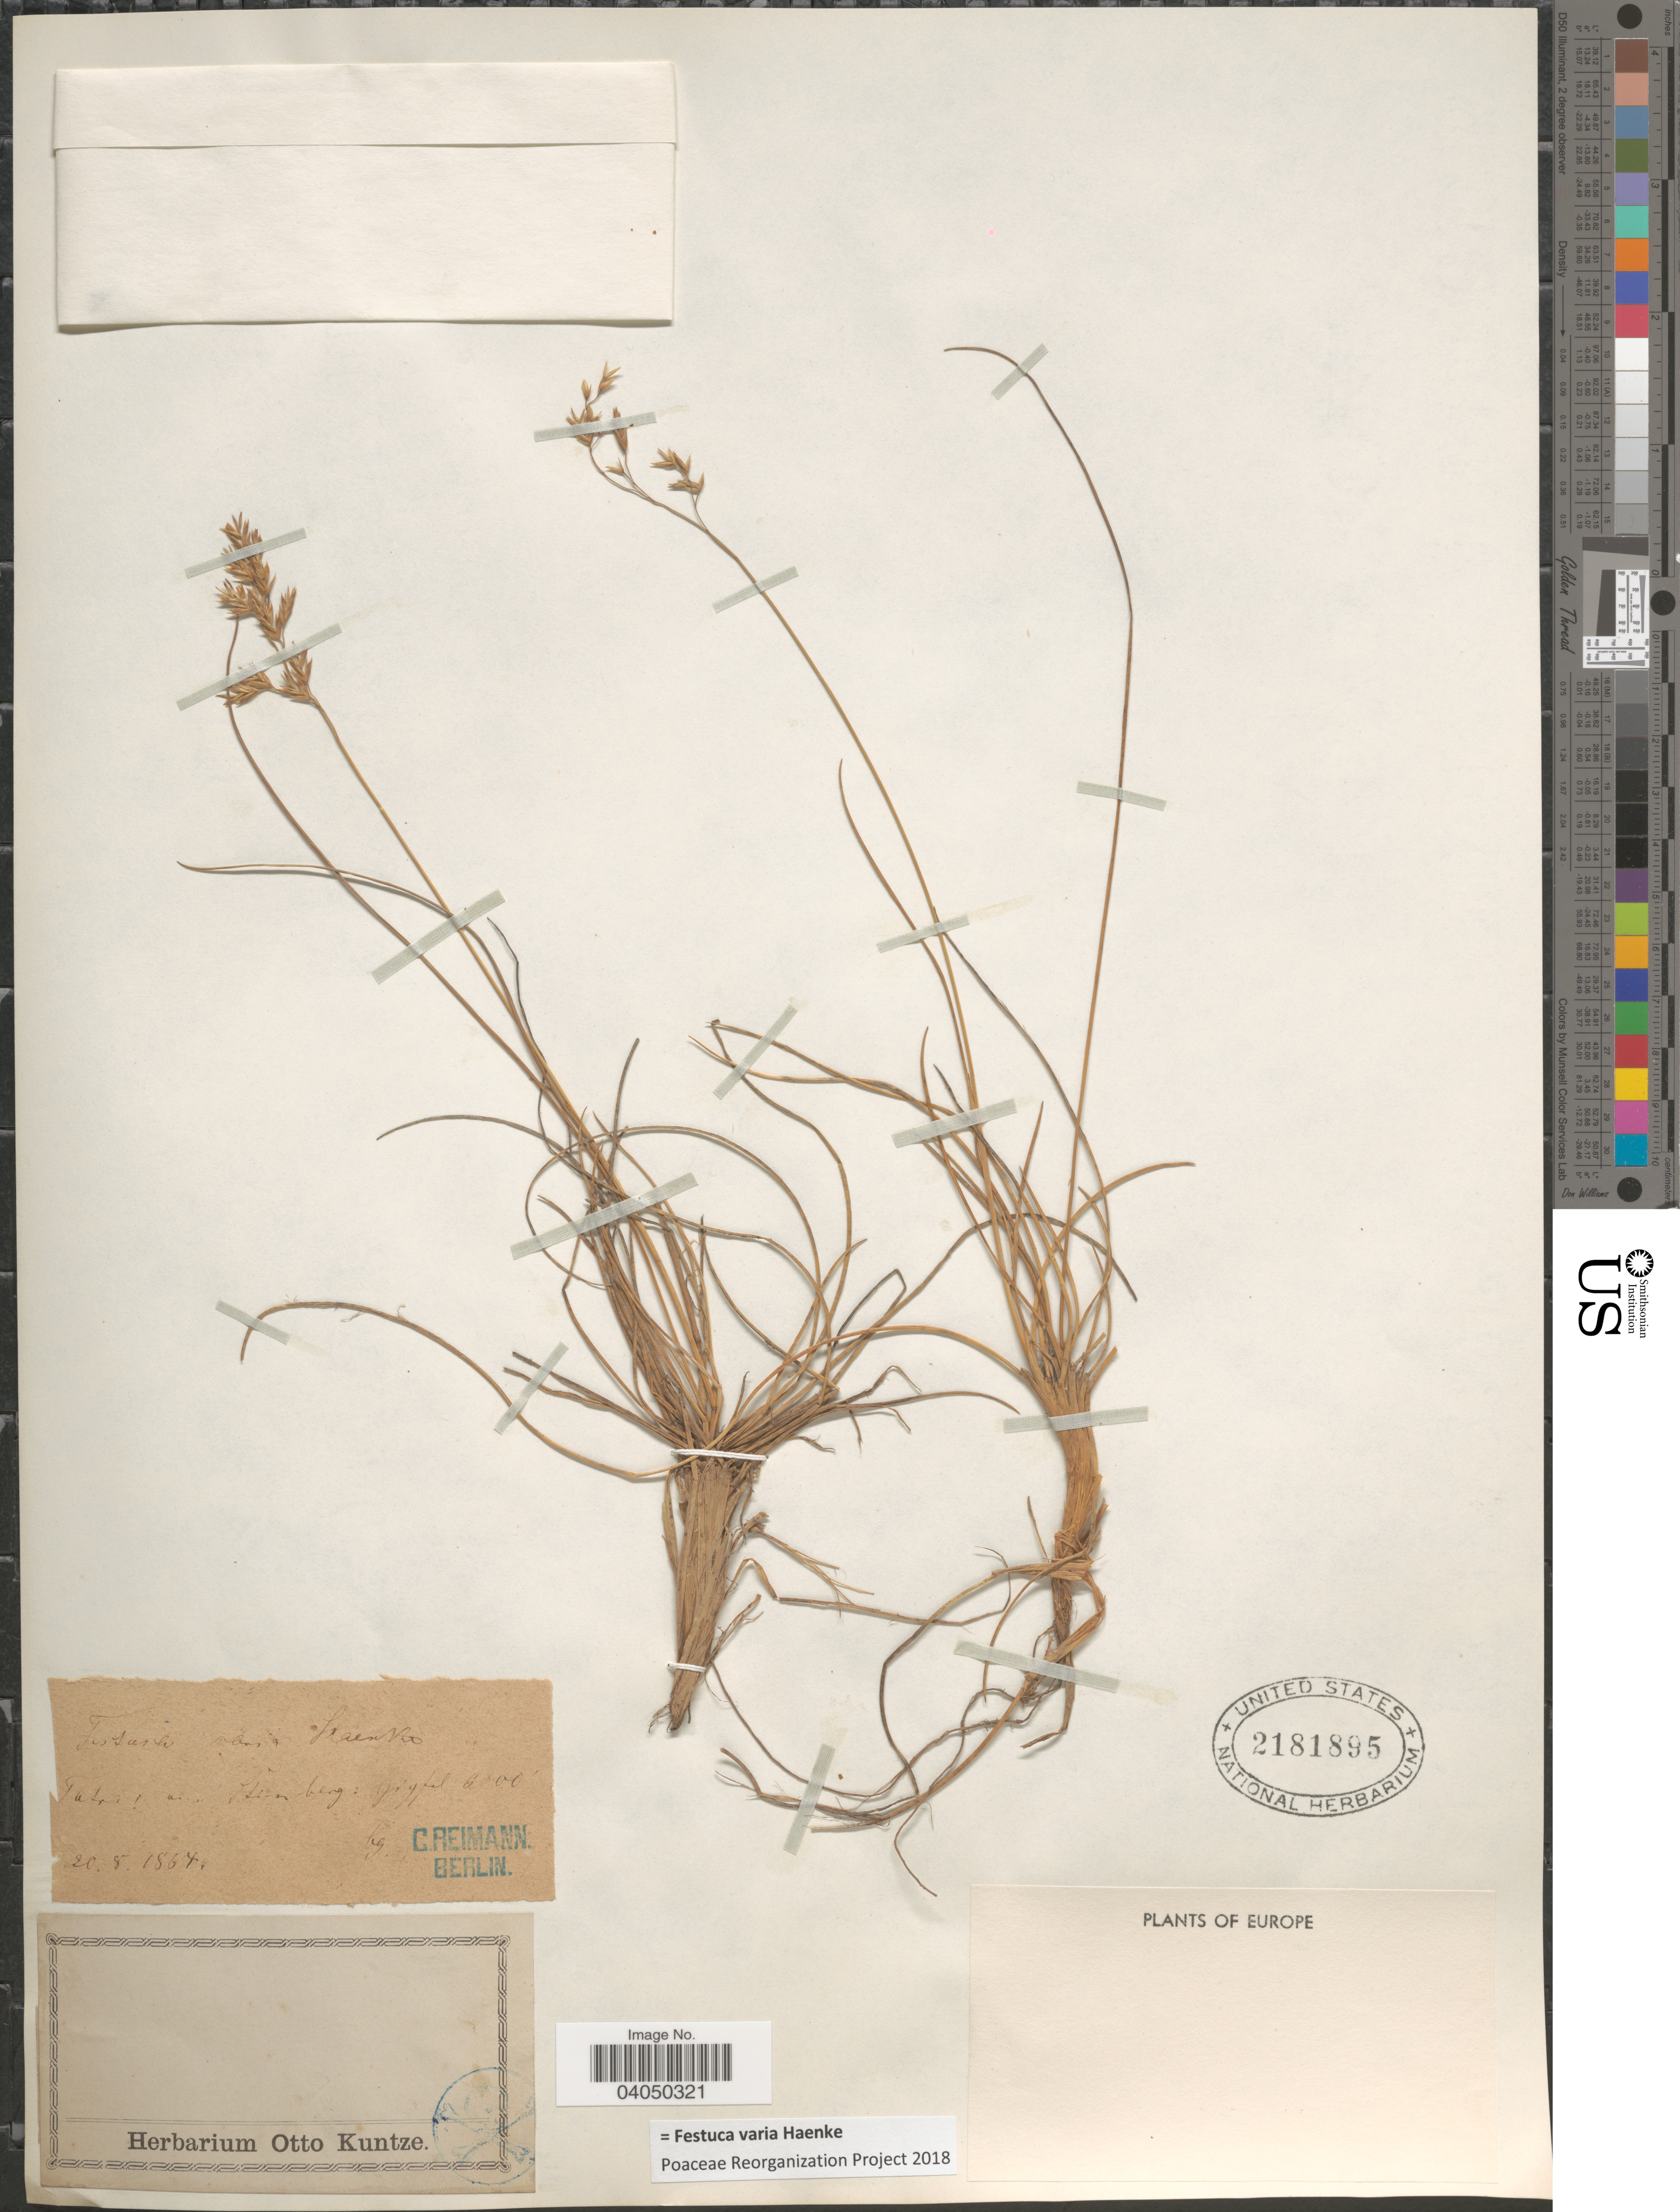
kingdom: Plantae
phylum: Tracheophyta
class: Liliopsida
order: Poales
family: Poaceae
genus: Festuca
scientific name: Festuca varia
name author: Haenke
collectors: C. Reimann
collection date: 1864-08-20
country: Germany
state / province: Berlin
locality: Tatra [illegible text] Steinberg[interpreted].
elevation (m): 1829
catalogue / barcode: US 2181895